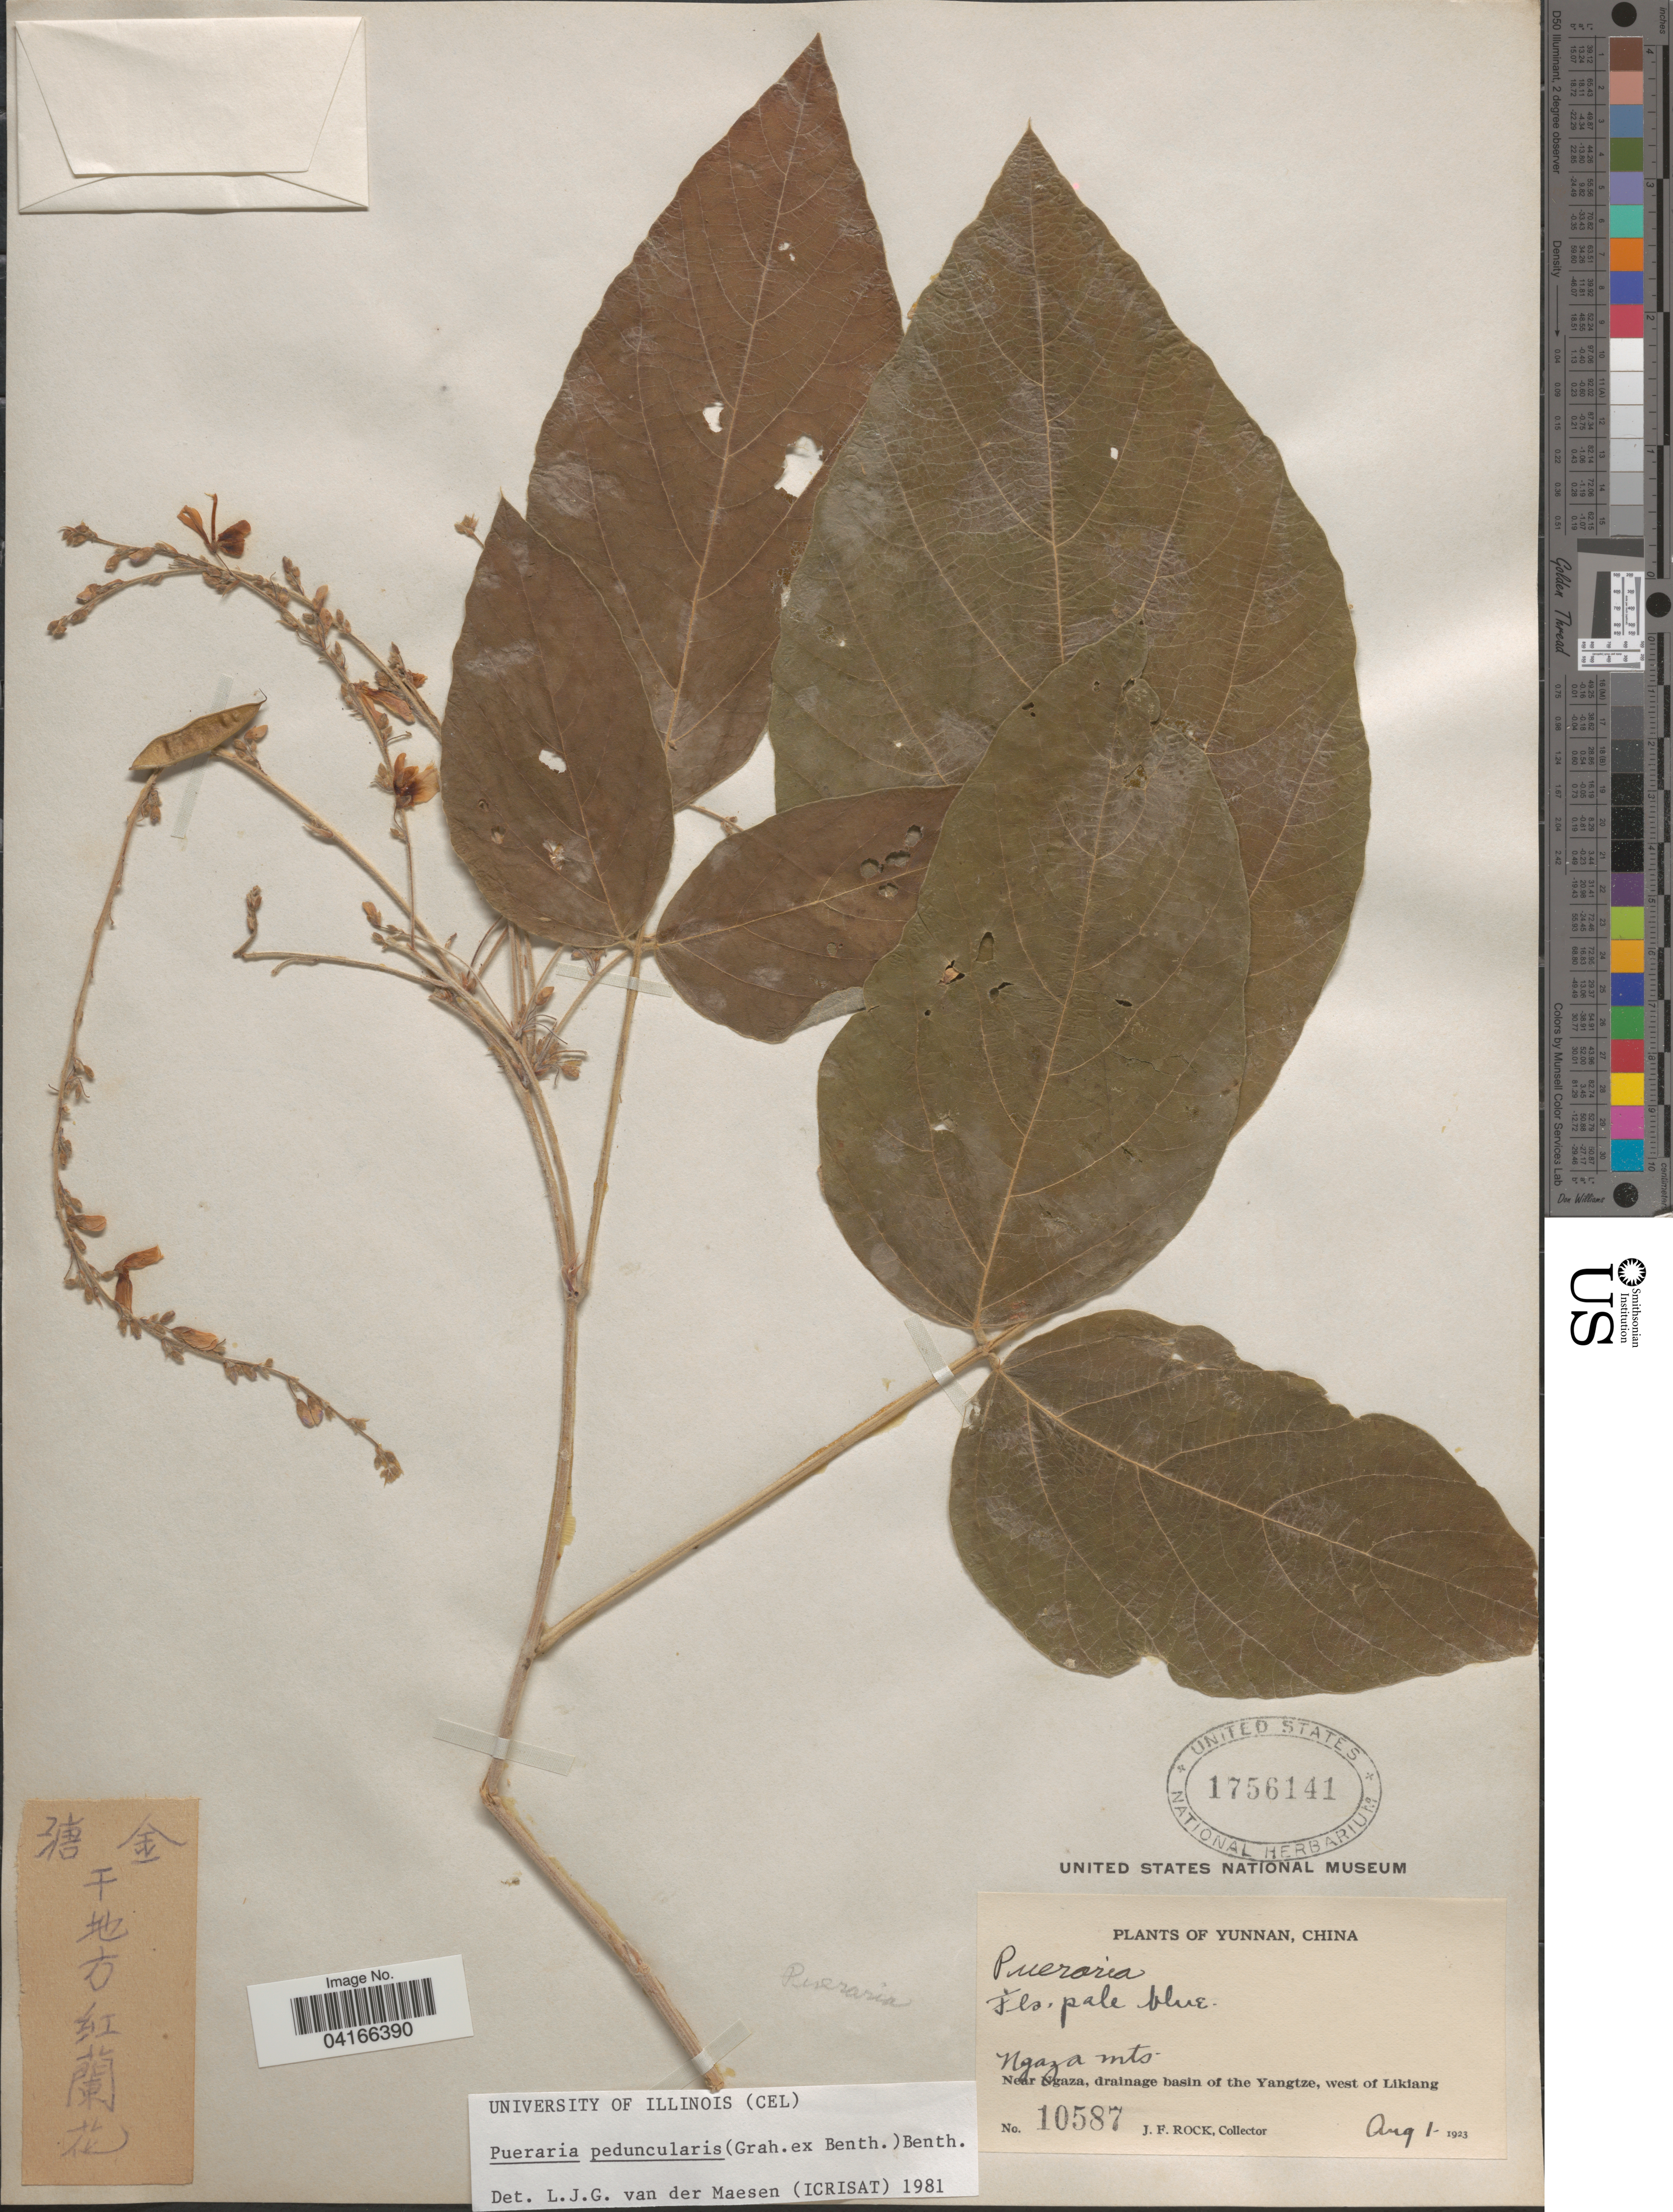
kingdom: Plantae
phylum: Tracheophyta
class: Magnoliopsida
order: Fabales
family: Fabaceae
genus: Toxicopueraria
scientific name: Toxicopueraria peduncularis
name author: (Benth.) A.N. Egan & B. Pan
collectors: J. Rock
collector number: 10587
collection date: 1923-08-01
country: China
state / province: Yunnan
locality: Ngaza mts. Near Ngaza, drainage basin of the Yangtze, west of Likiang.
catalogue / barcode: US 1756141